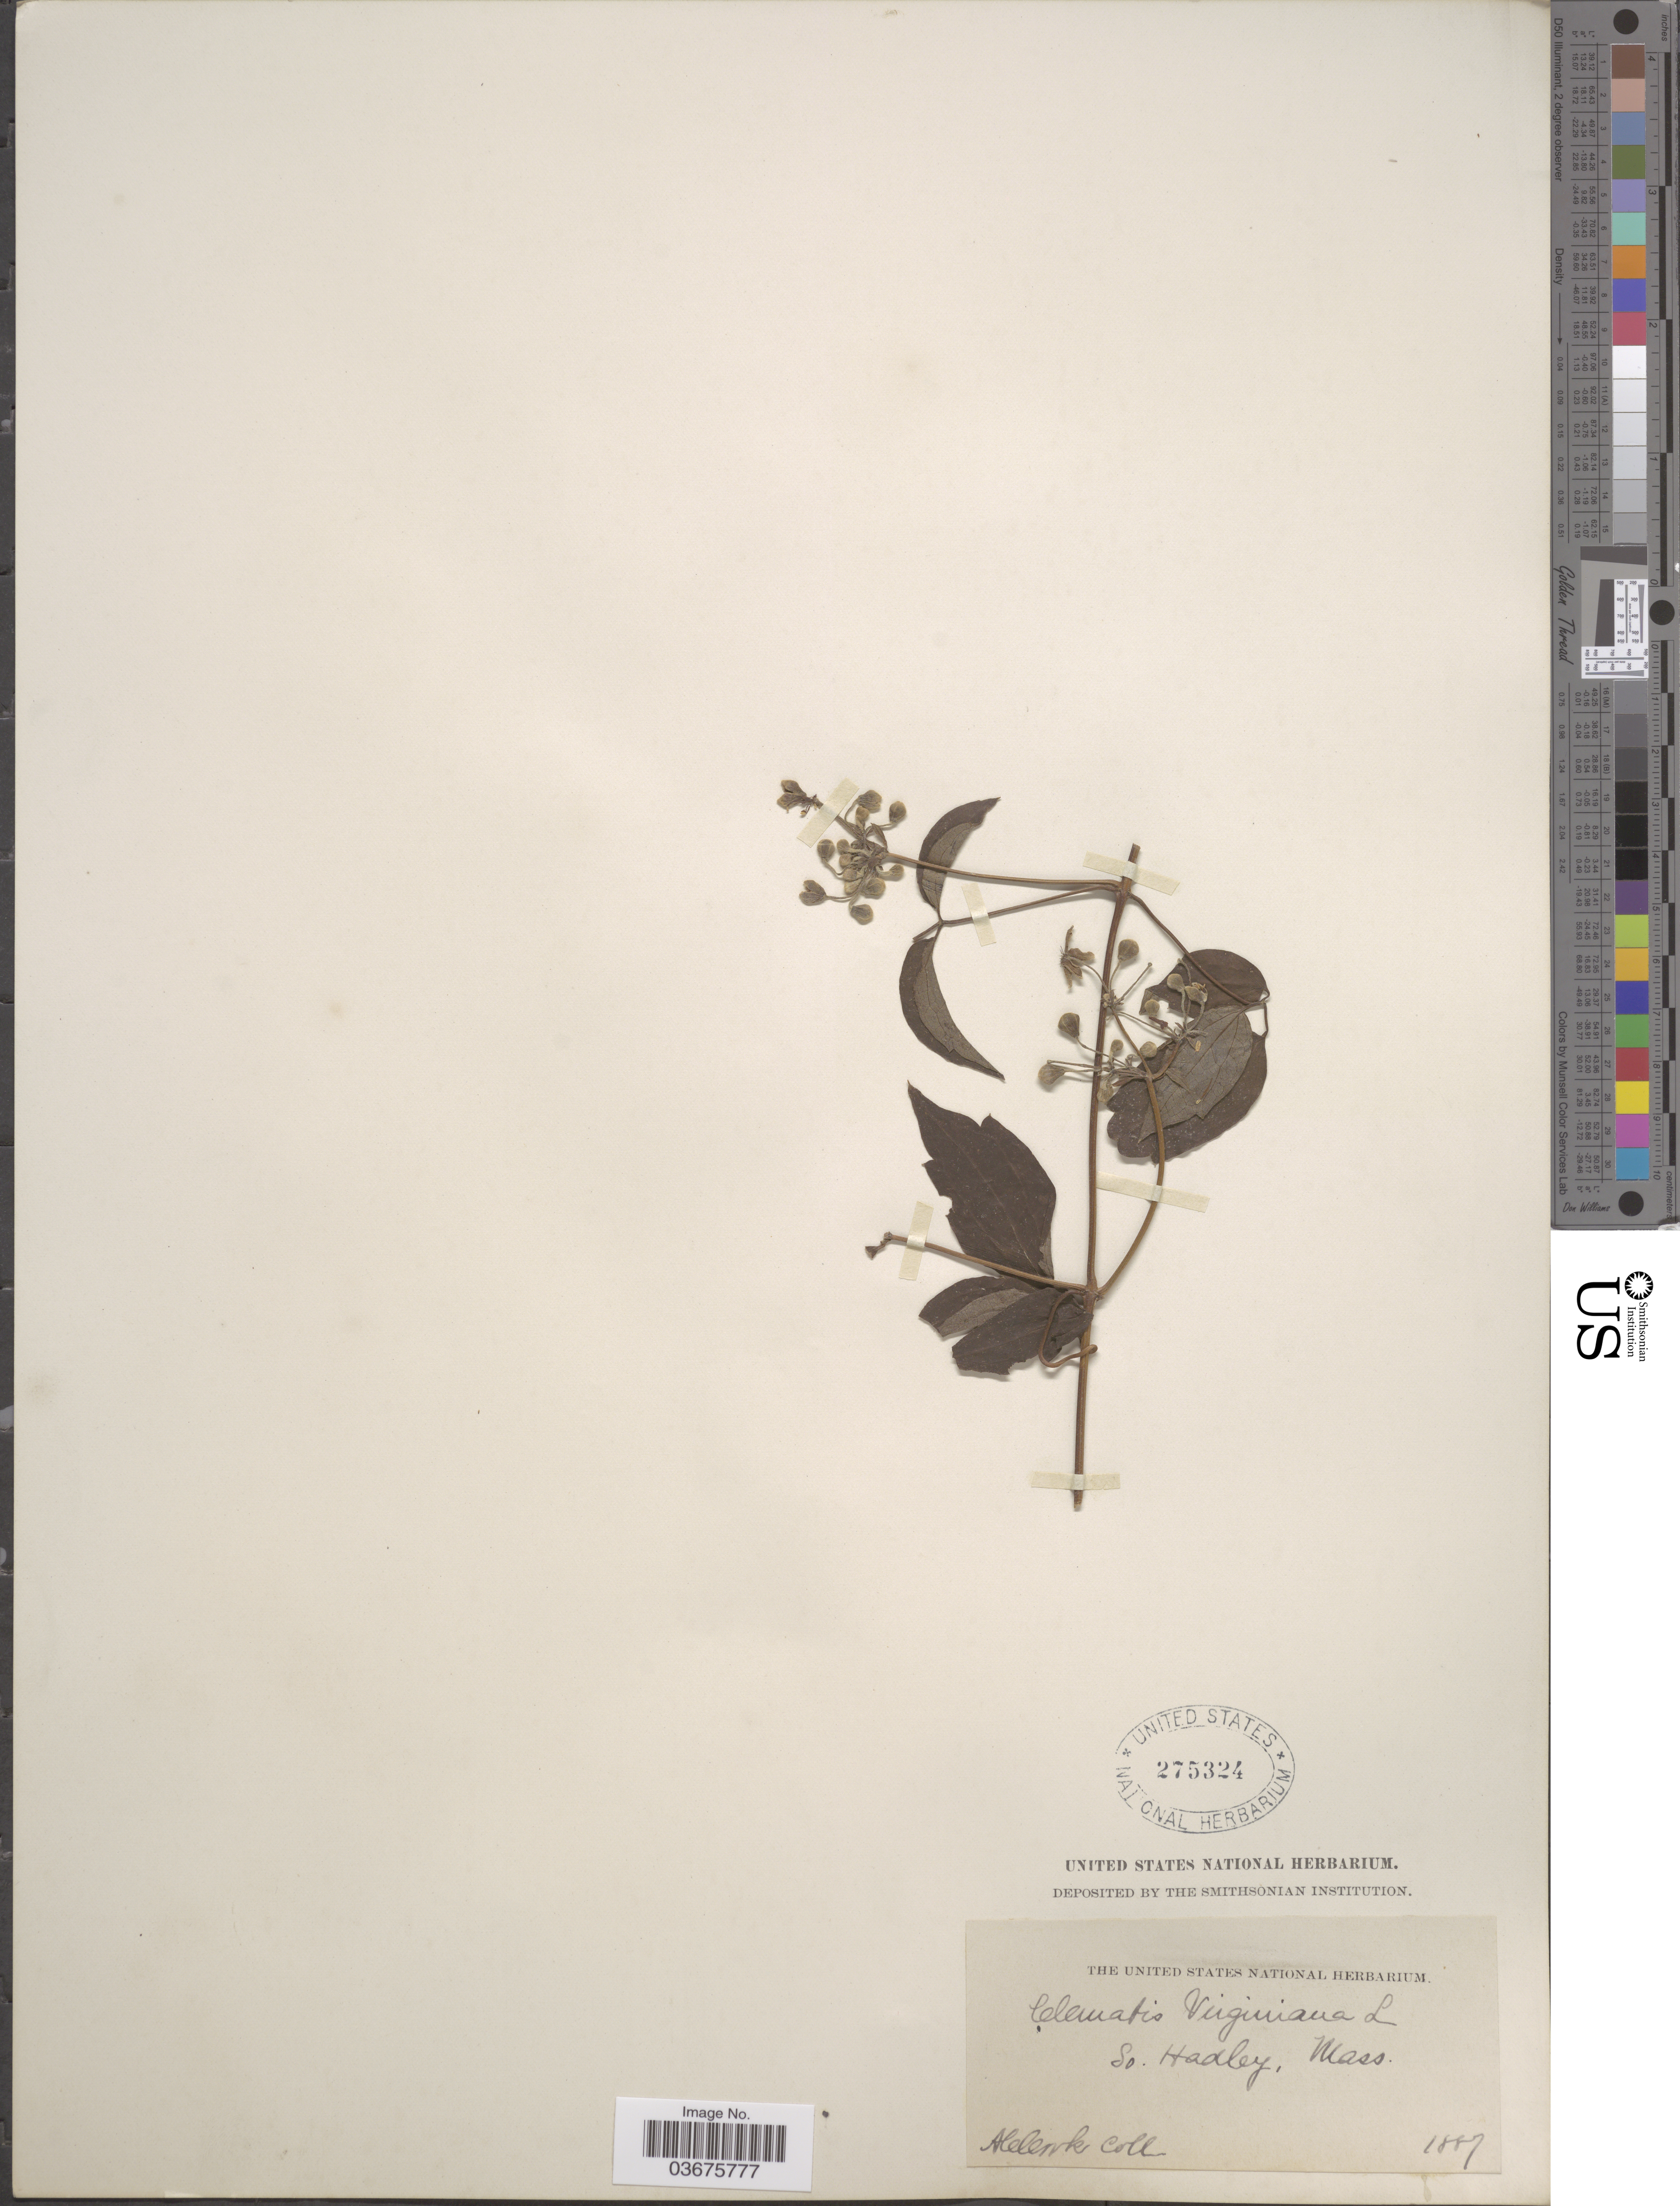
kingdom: Plantae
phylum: Tracheophyta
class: Magnoliopsida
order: Ranunculales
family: Ranunculaceae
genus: Clematis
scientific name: Clematis virginiana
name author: L.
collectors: A. Cook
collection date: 1887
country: United States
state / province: Massachusetts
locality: So. Hadley.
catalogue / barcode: US 275324